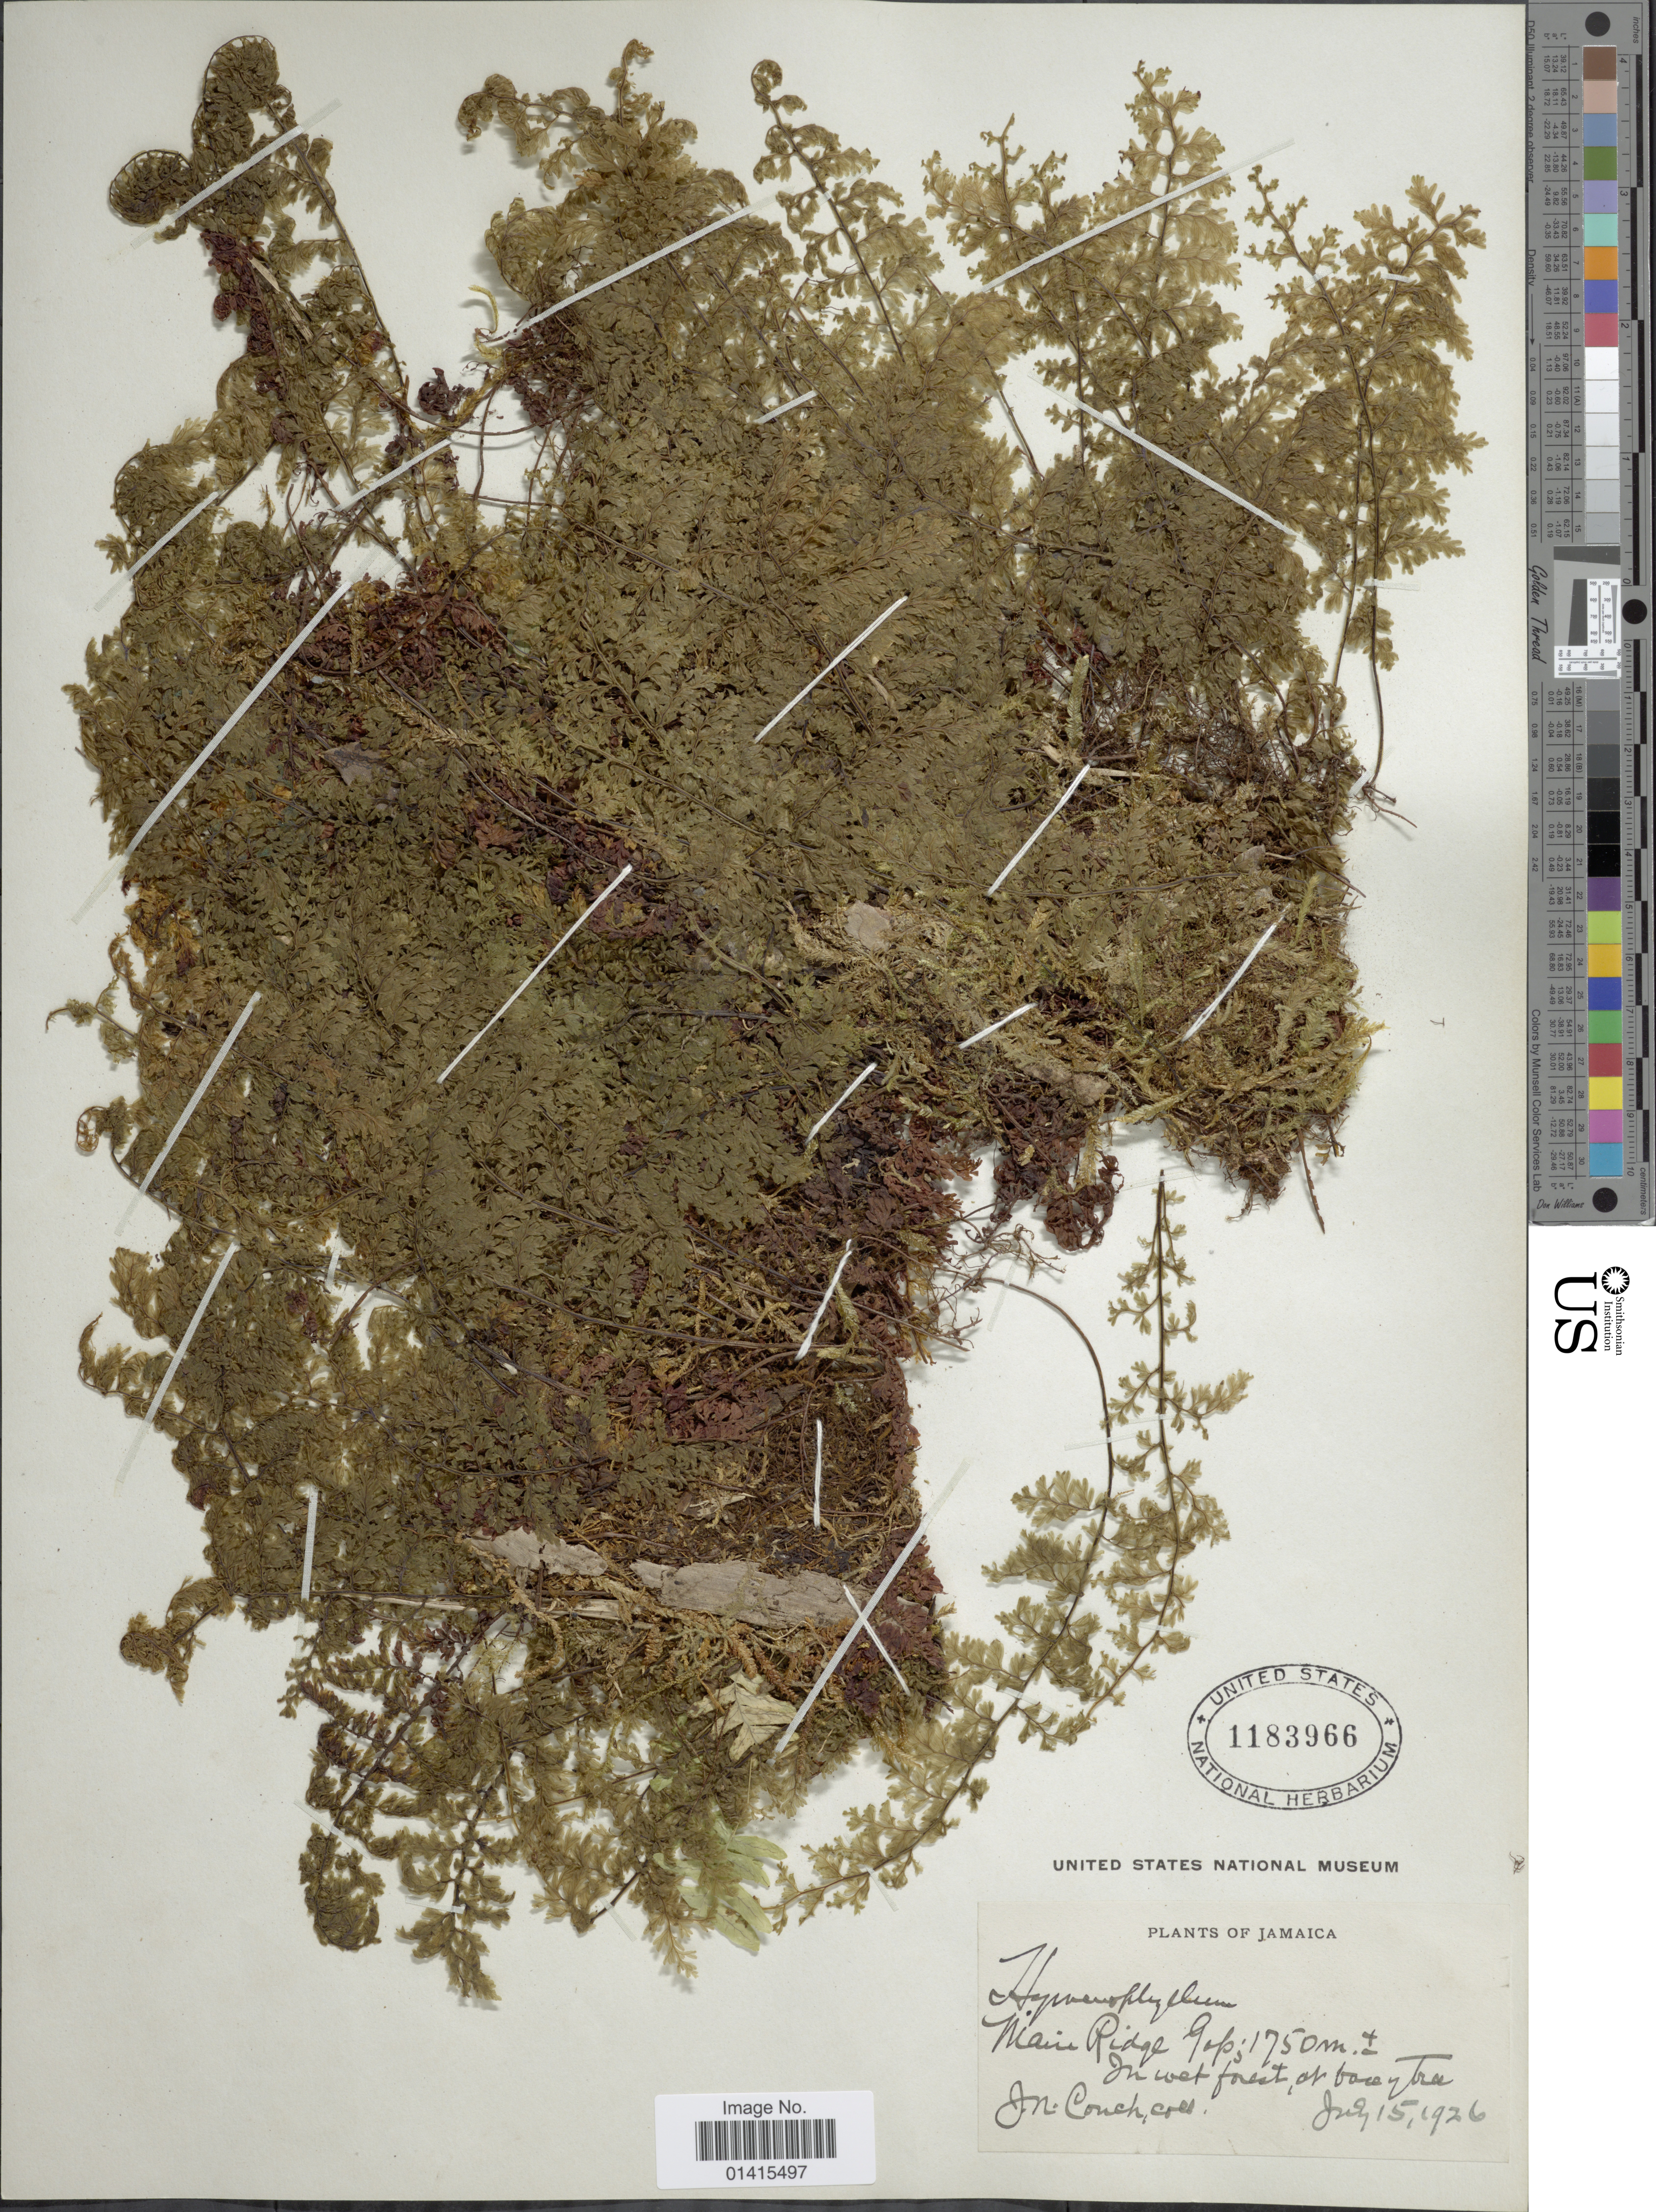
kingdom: Plantae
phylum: Tracheophyta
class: Polypodiopsida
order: Hymenophyllales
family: Hymenophyllaceae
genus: Hymenophyllum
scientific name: Hymenophyllum polyanthos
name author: (Sw.) Sw.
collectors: J. N. Couch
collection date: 1926-07-15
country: Jamaica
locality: Main ridge Gap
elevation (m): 1750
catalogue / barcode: US 1183966